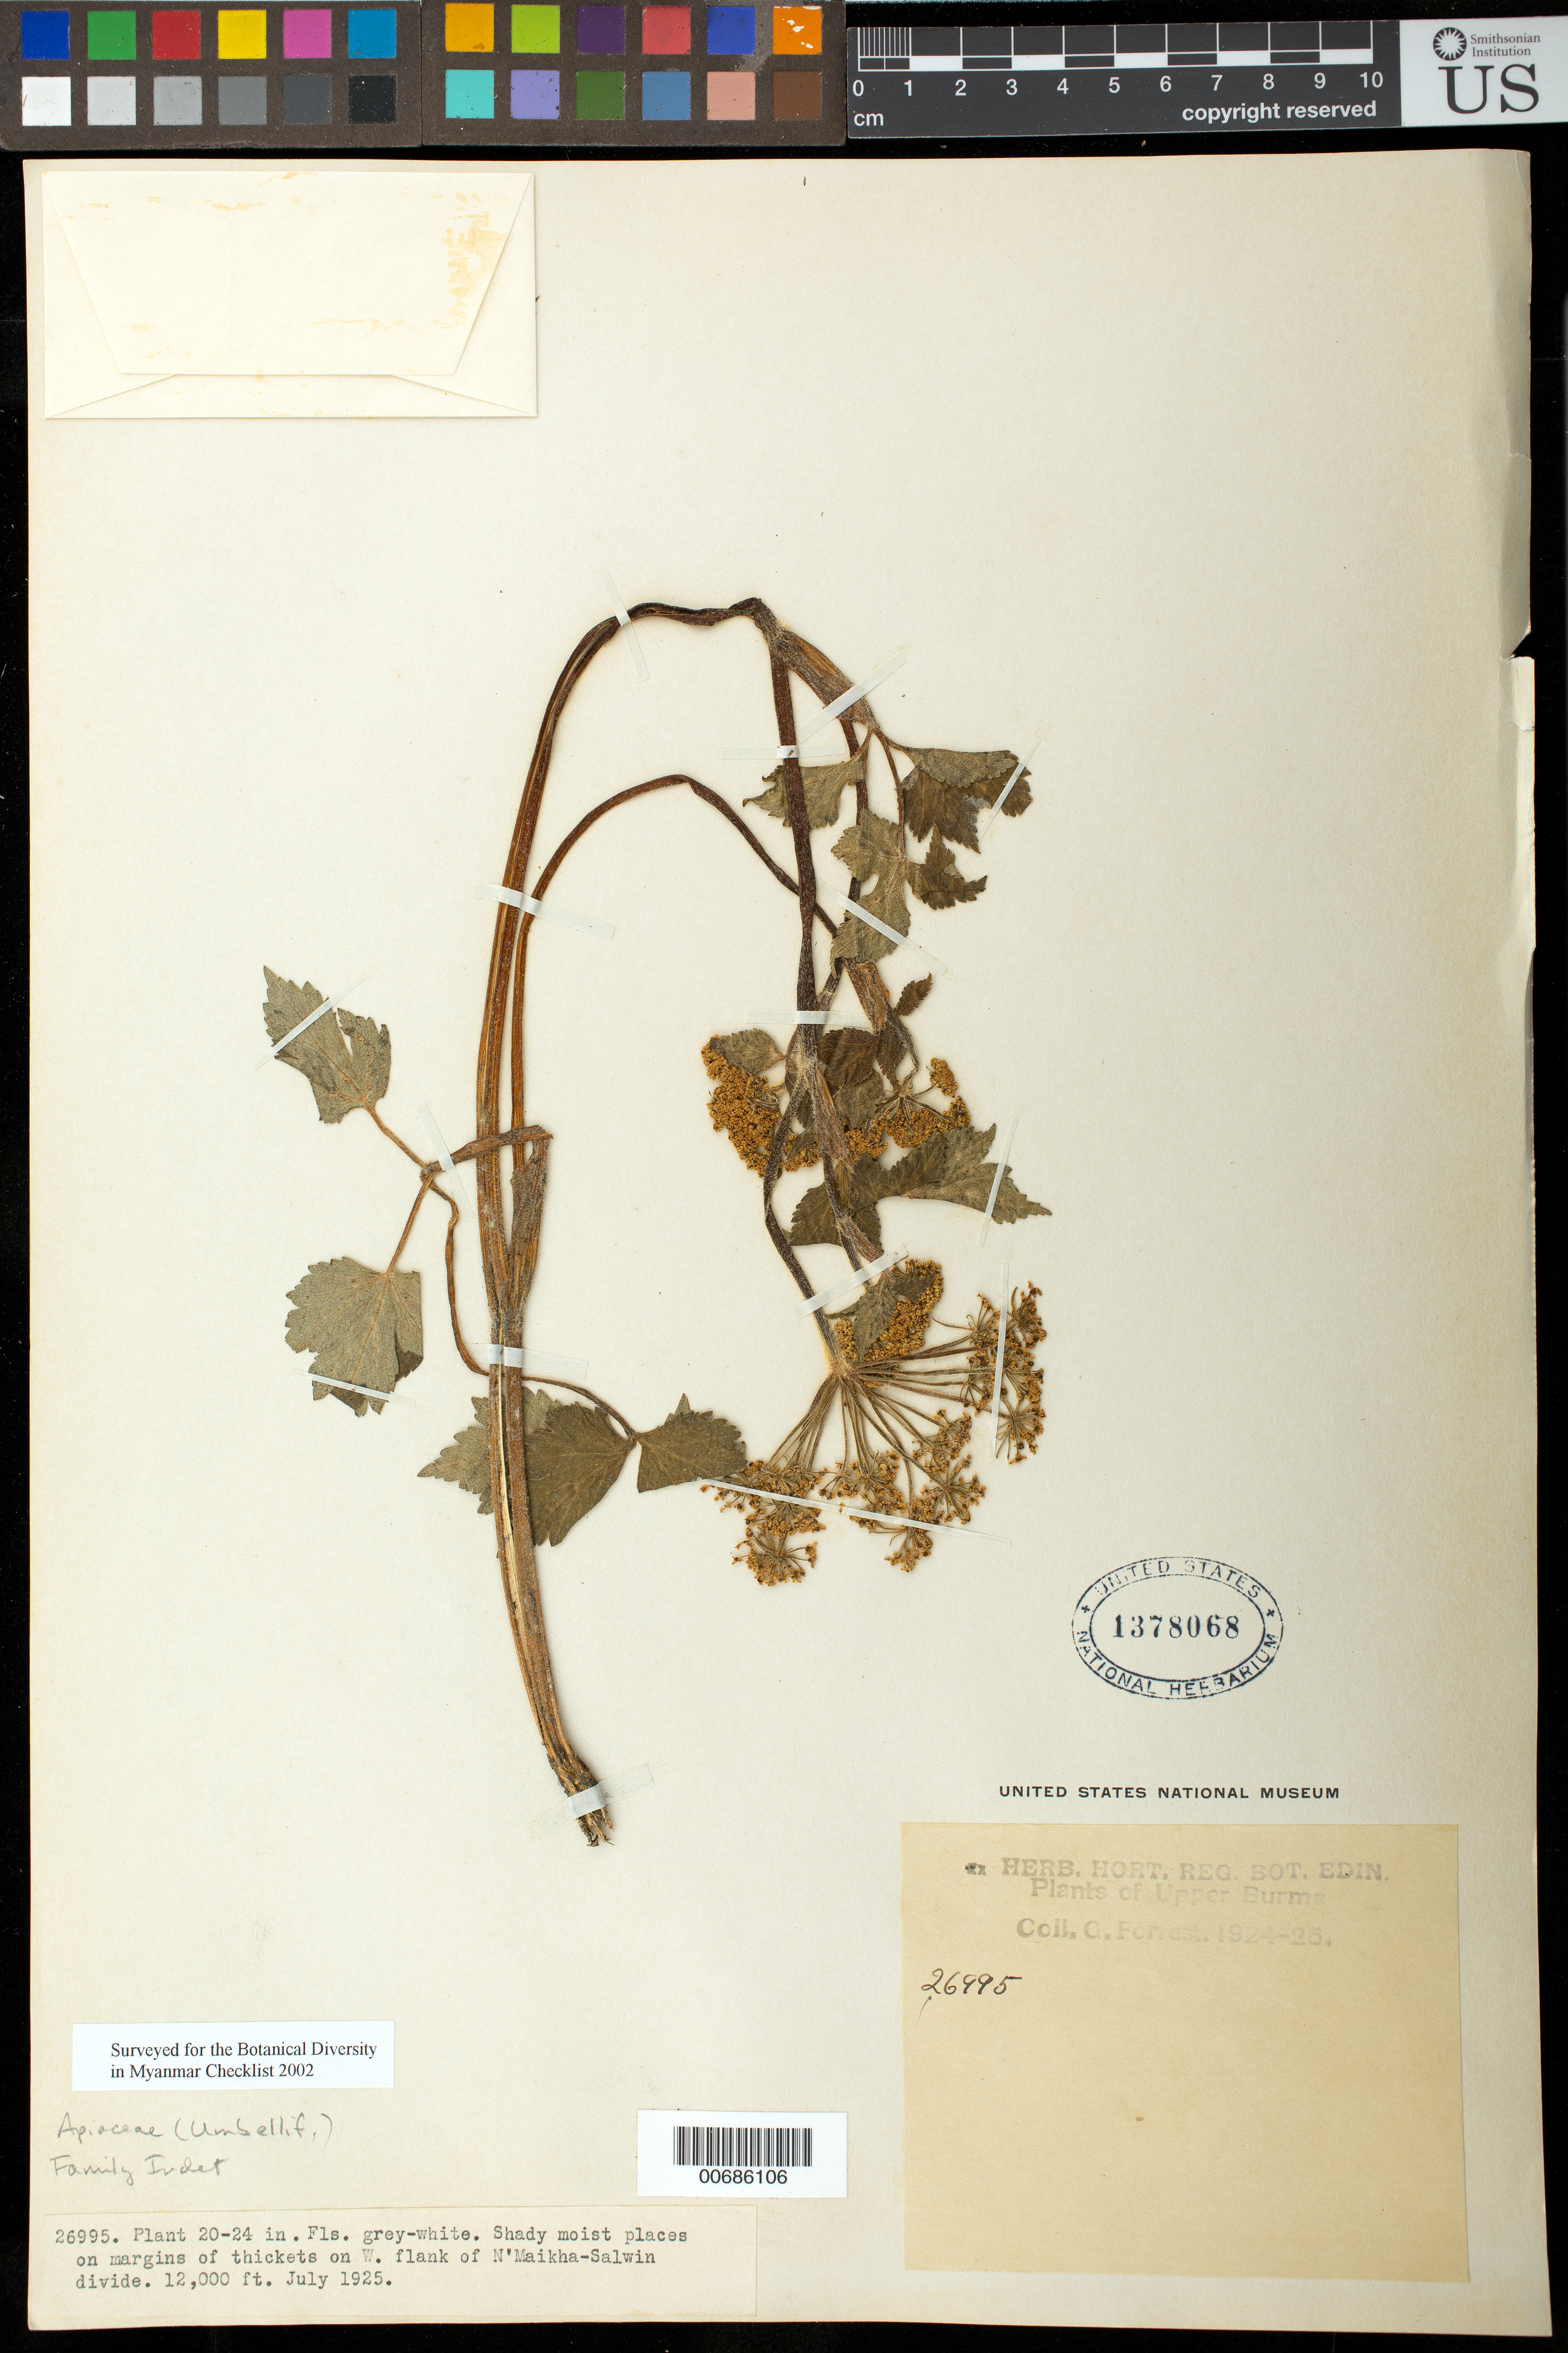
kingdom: Plantae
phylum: Tracheophyta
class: Magnoliopsida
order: Apiales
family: Apiaceae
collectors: G. Forrest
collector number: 26995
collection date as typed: Jul 1925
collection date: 1925-07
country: Myanmar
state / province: Kachin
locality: N'Maikha-Salwin Divide, W flank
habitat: Shady moist places on margins of thickets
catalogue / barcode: US 1378068